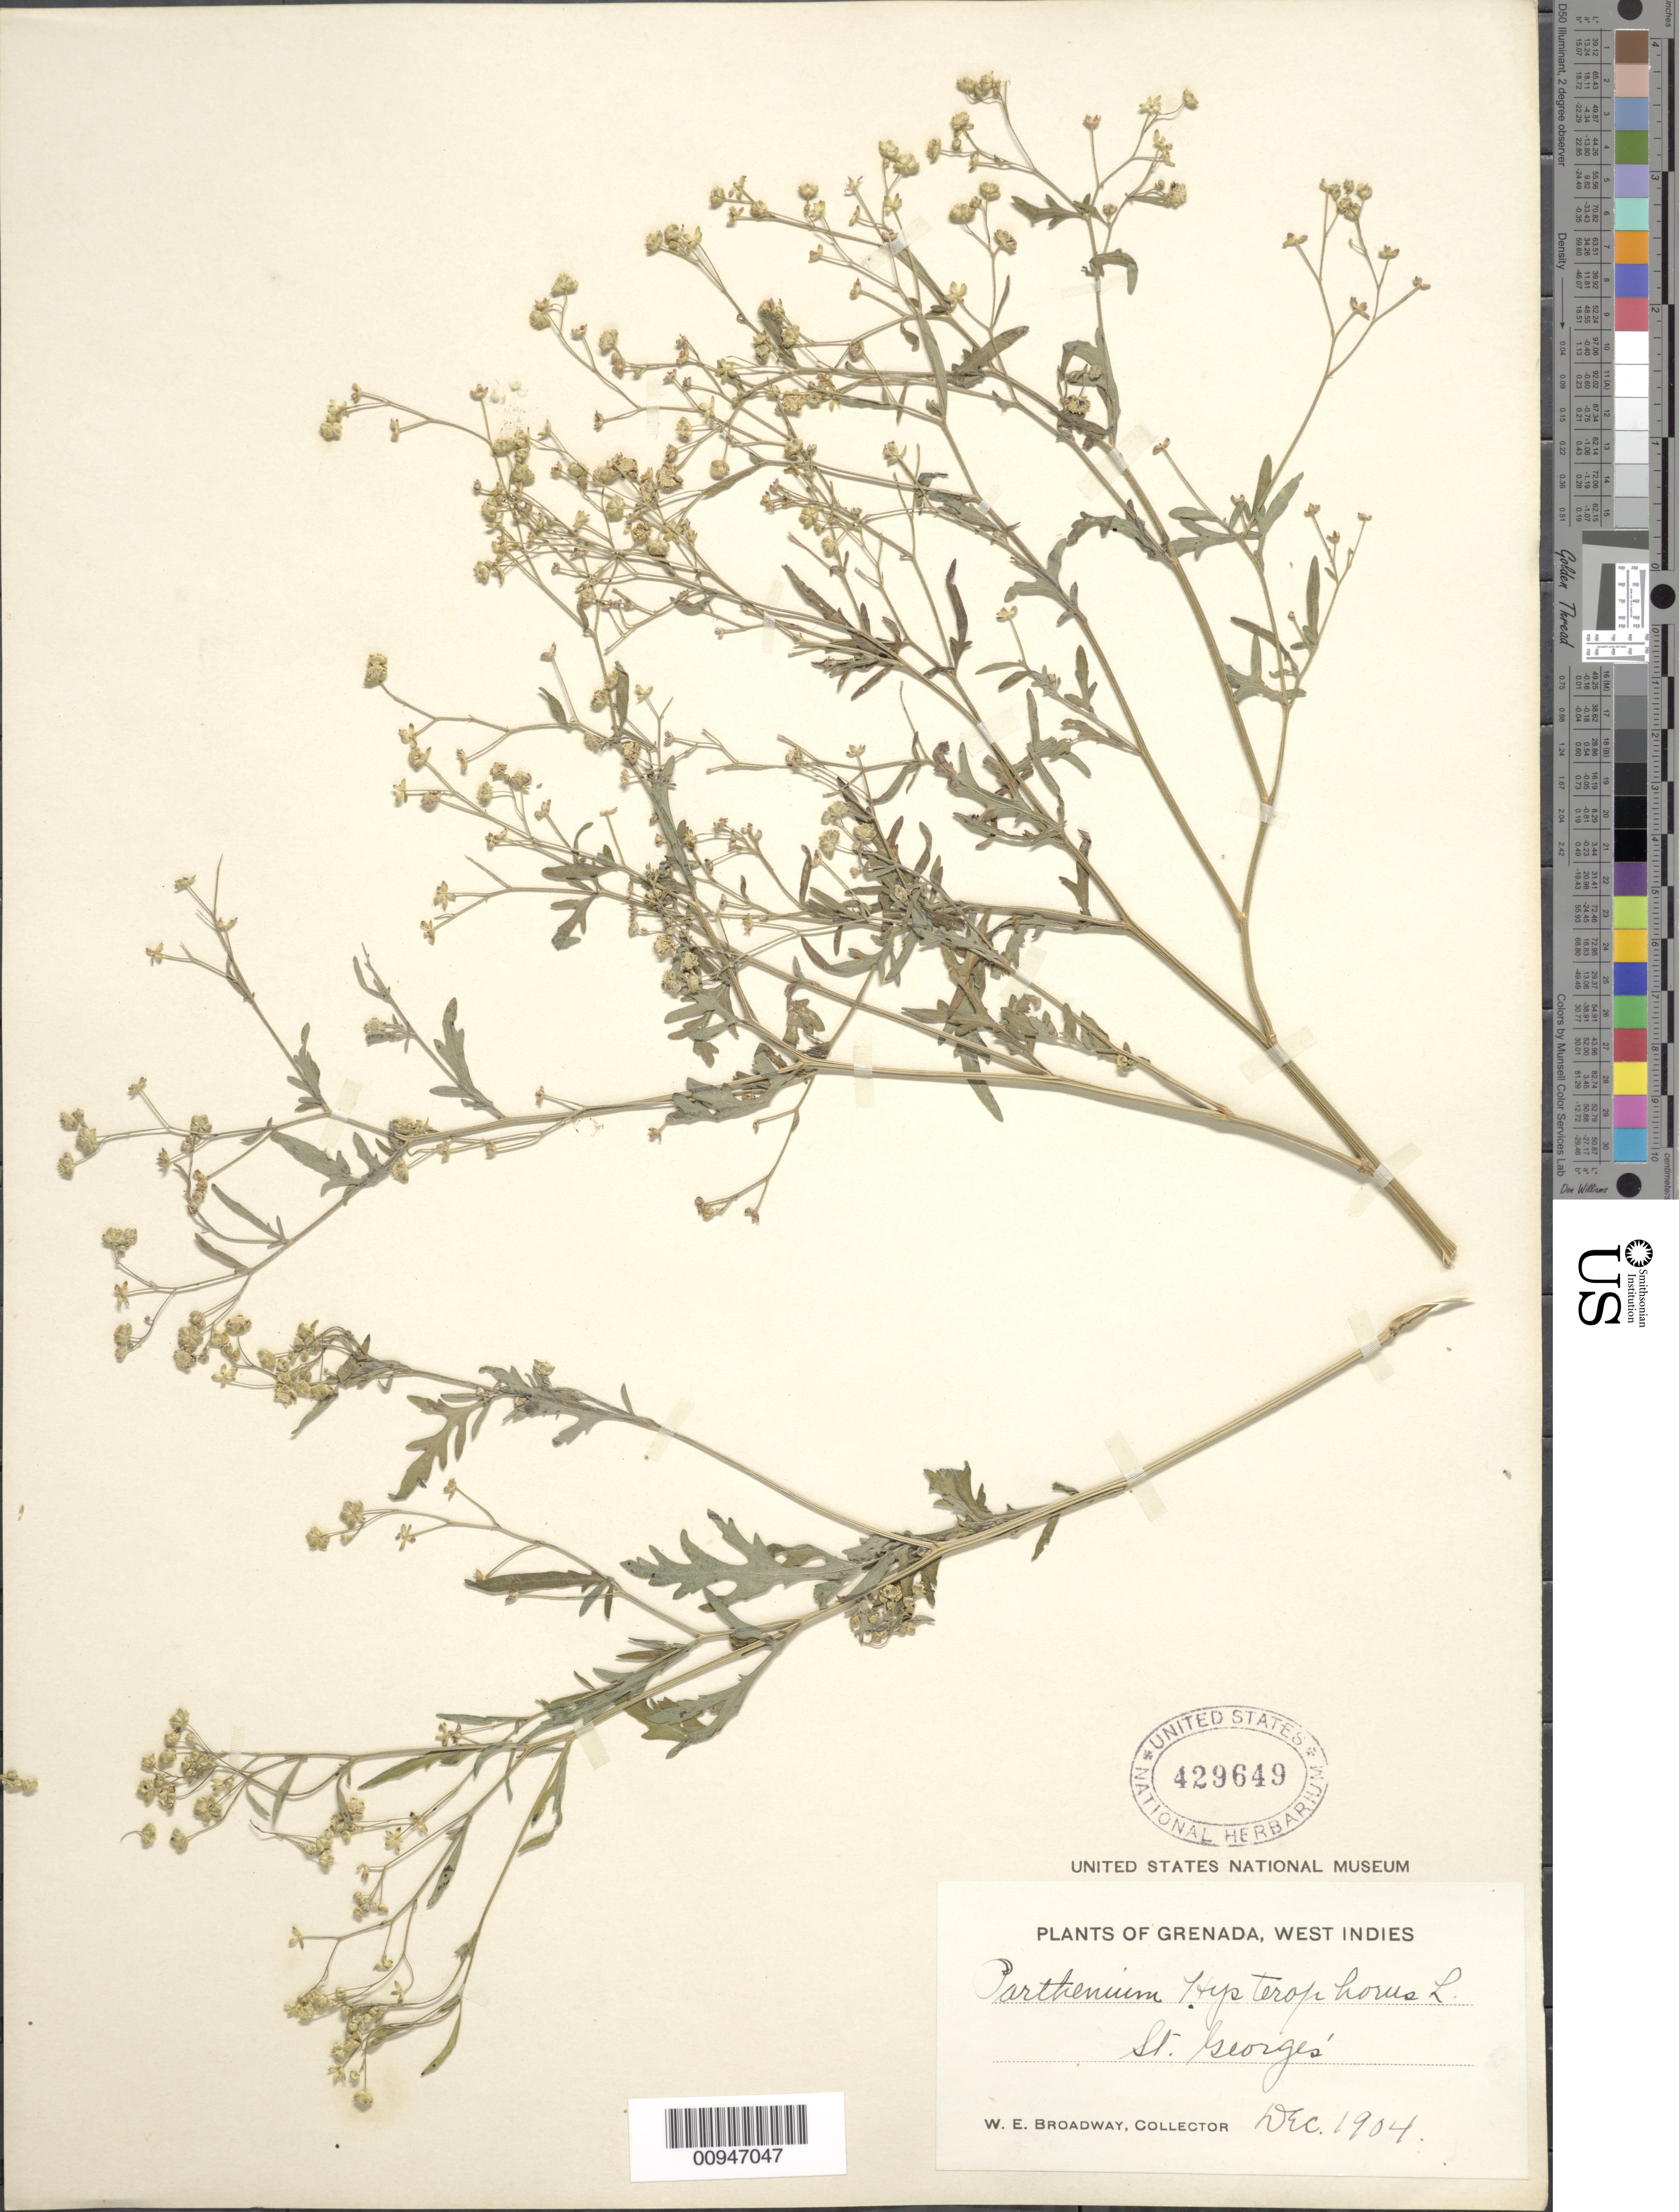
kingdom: Plantae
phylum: Tracheophyta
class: Magnoliopsida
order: Asterales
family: Asteraceae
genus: Parthenium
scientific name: Parthenium hysterophorus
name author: L.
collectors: W. E. Broadway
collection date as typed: Dec 1904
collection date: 1904-12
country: Grenada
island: Grenada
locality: St. George's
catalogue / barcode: US 429649